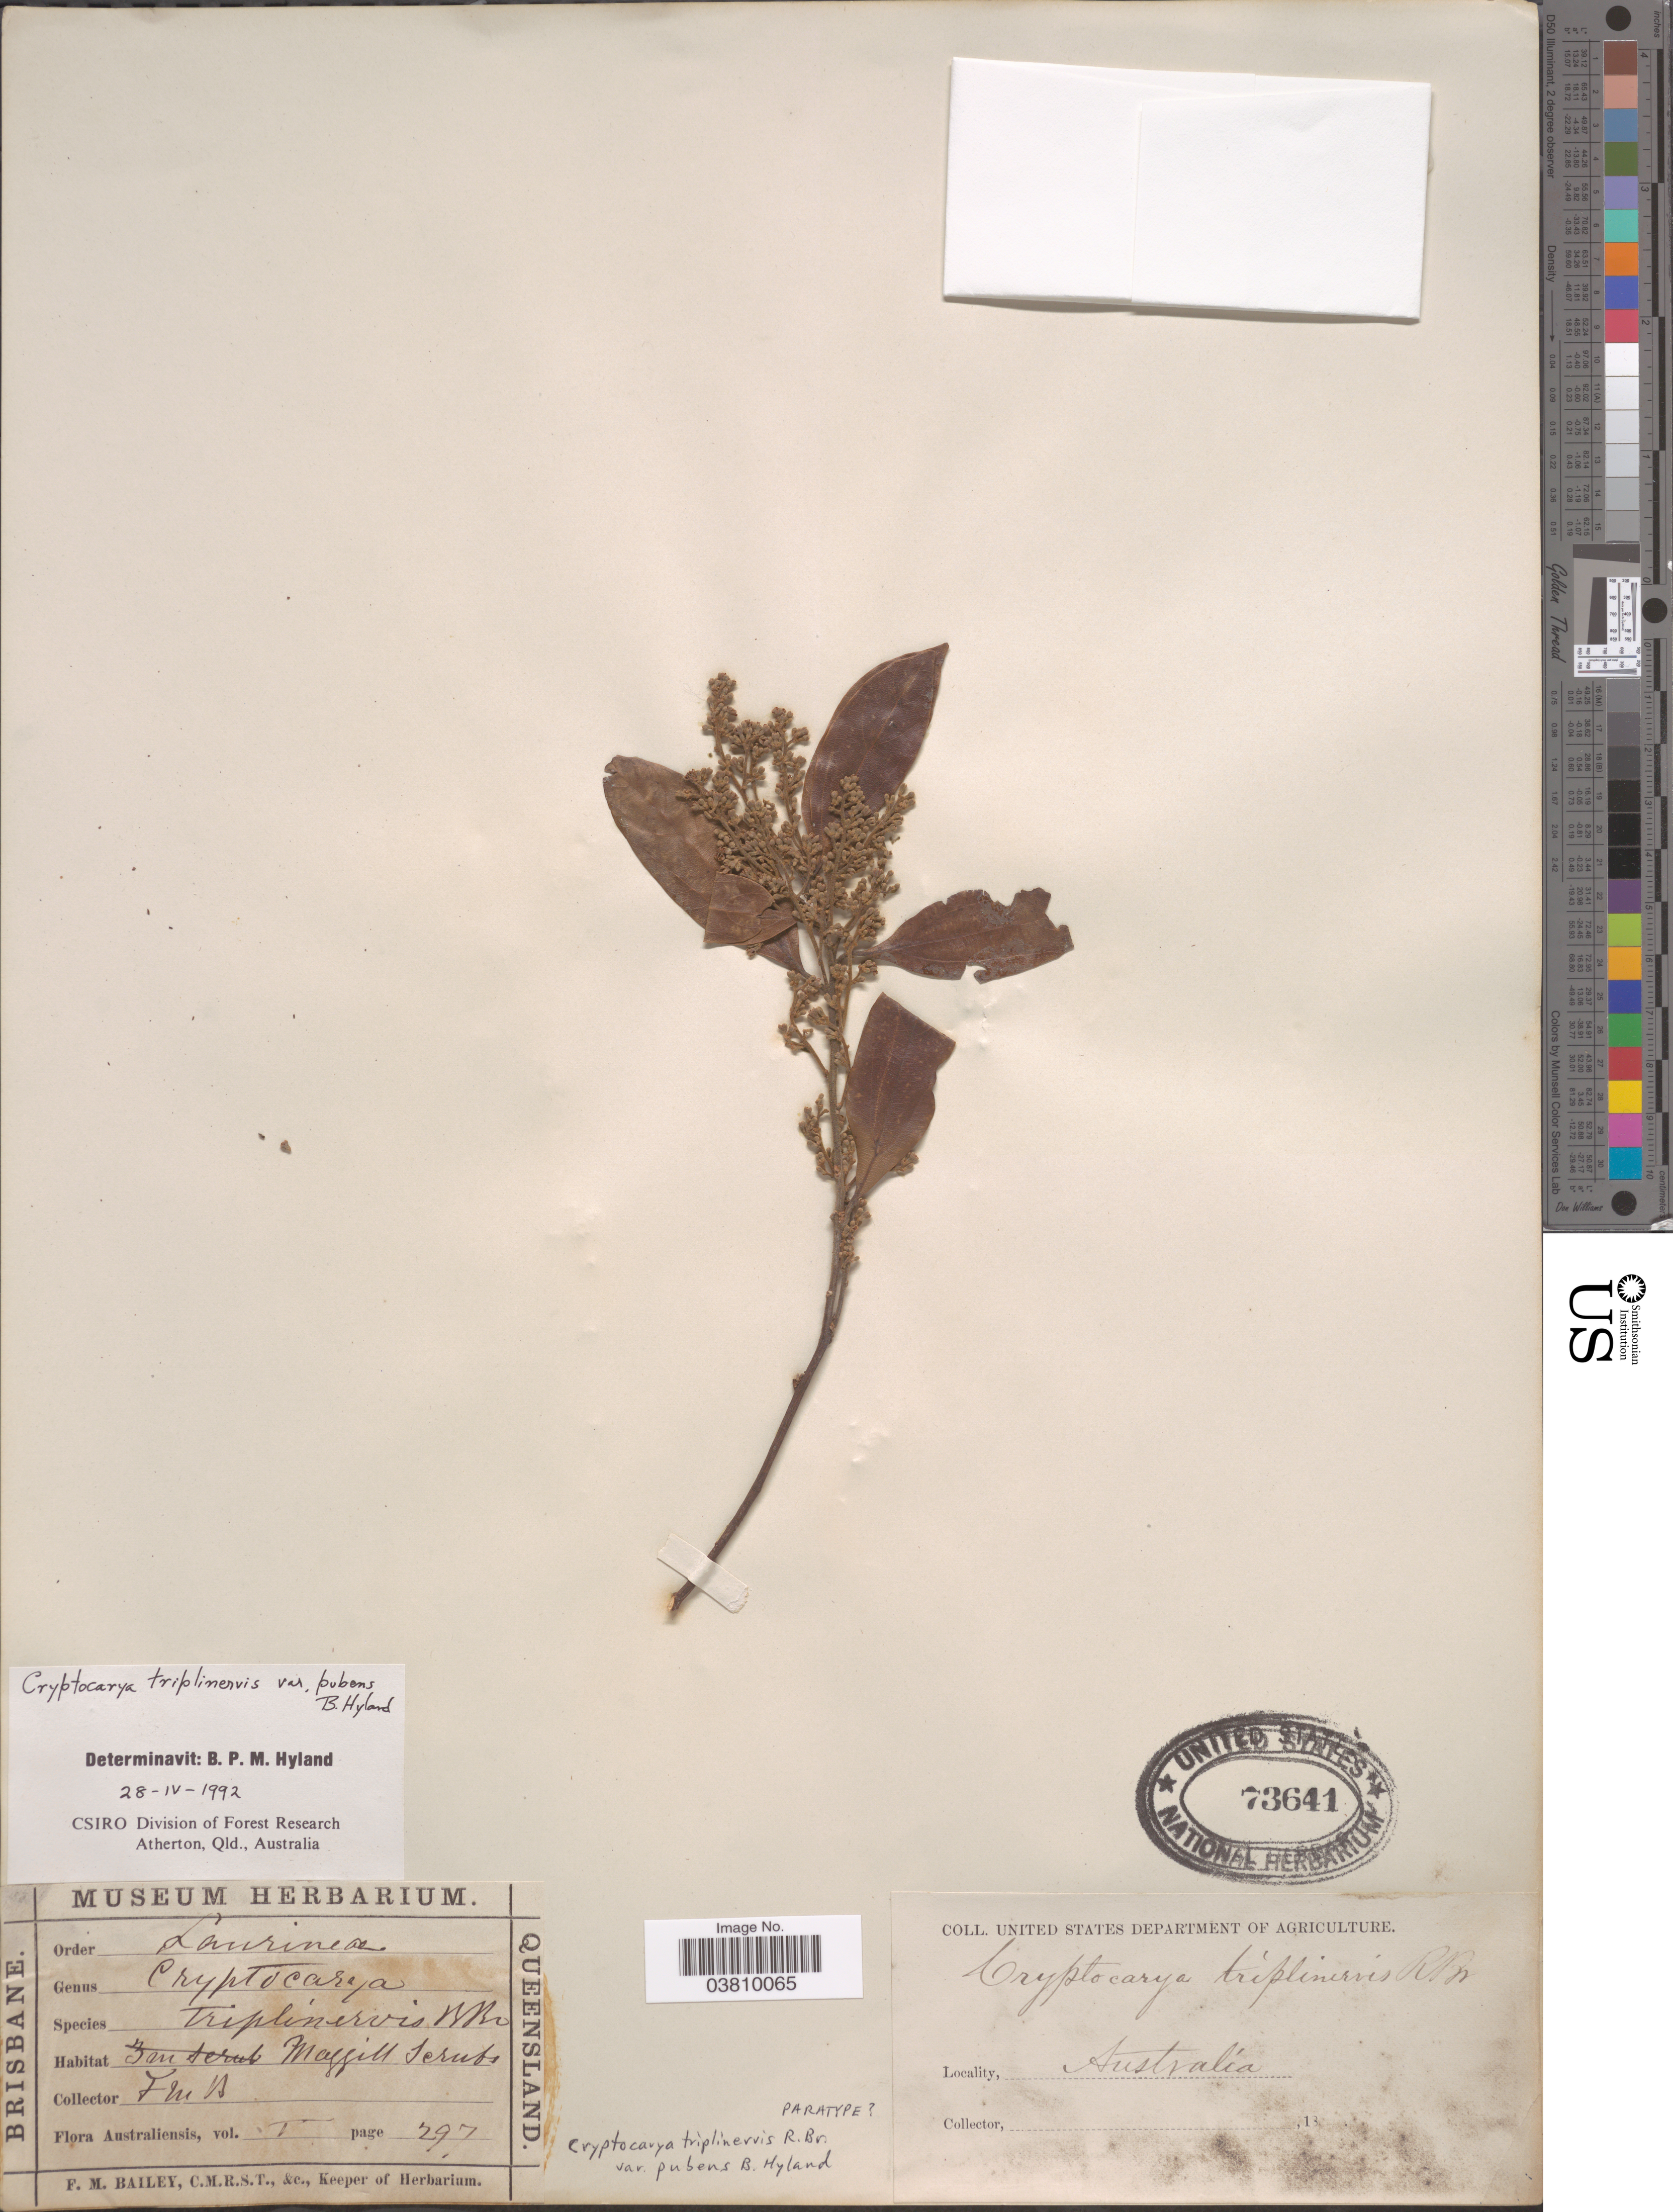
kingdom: Plantae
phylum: Tracheophyta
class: Magnoliopsida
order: Laurales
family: Lauraceae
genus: Cryptocarya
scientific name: Cryptocarya triplinervis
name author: R. Br.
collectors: F. M. Bailey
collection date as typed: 18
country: Australia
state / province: Queensland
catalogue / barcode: US 73641